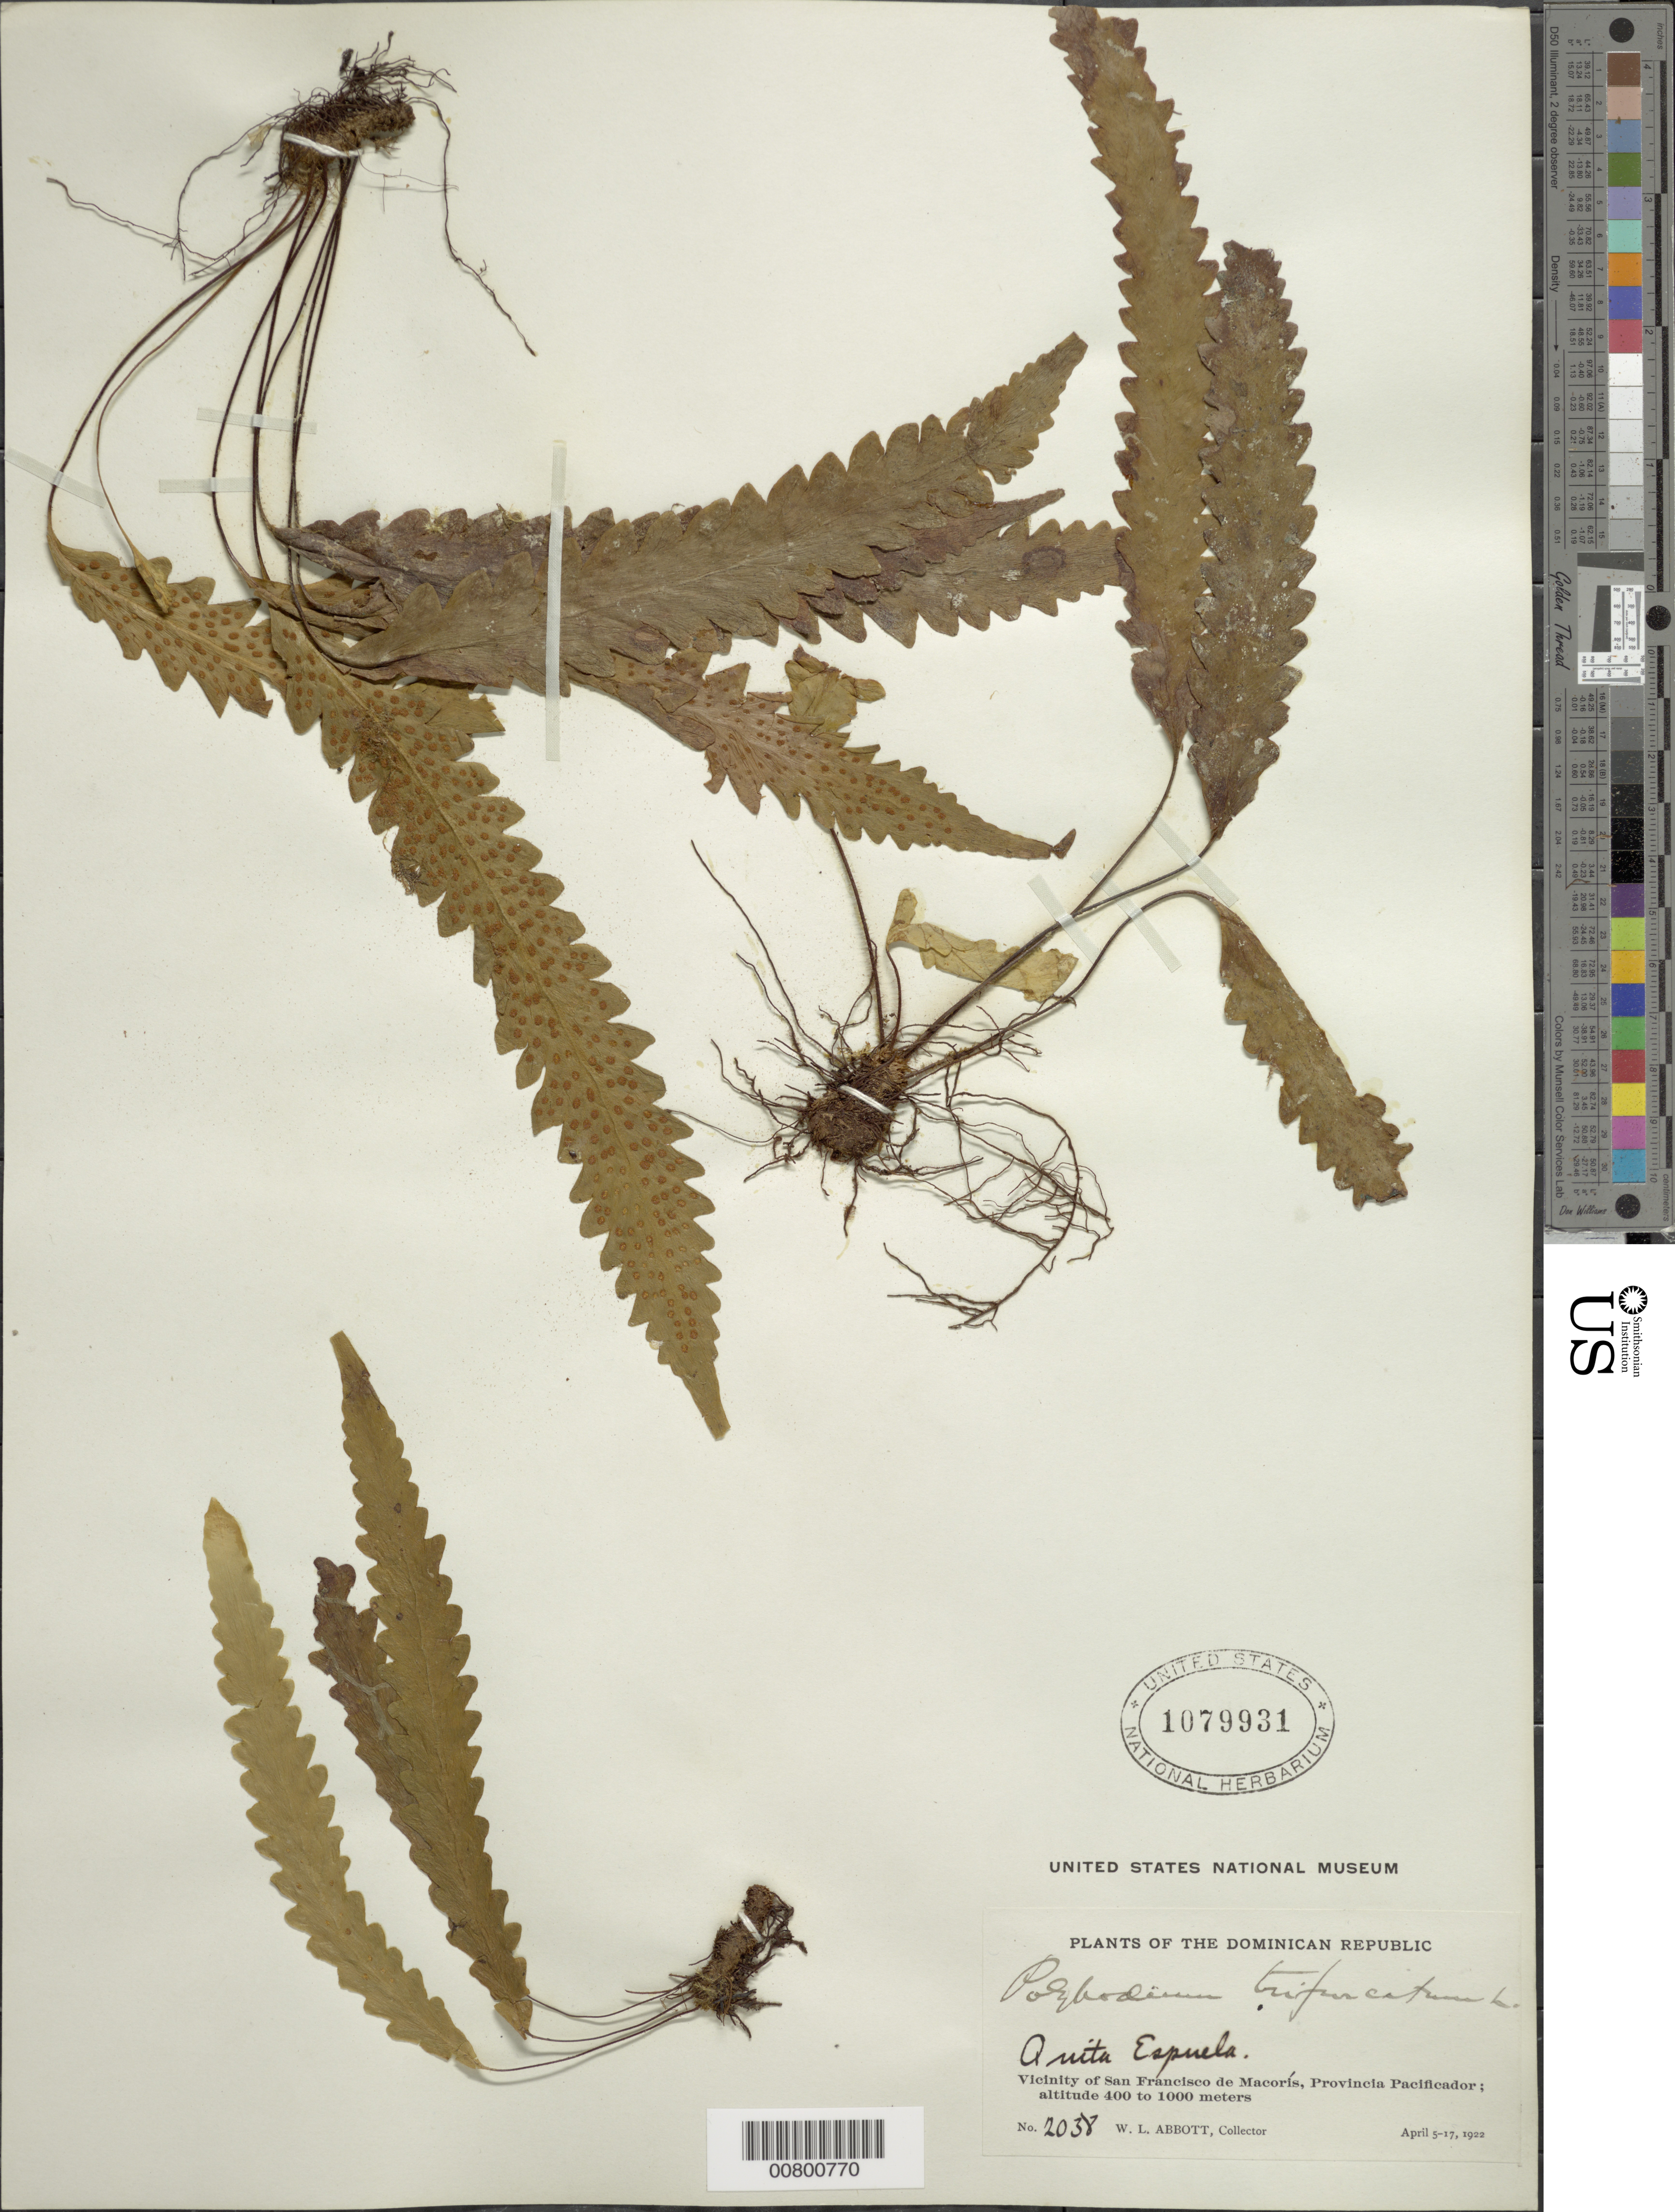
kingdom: Plantae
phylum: Tracheophyta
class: Polypodiopsida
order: Polypodiales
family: Polypodiaceae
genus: Enterosora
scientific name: Enterosora trifurcata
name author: (L.) L.E. Bishop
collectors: W. L. Abbott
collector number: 2038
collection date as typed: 05 Apr 1922 to 17 Apr 1922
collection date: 1922-04-05/1922-04-17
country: Dominican Republic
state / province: Duarte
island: Hispaniola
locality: San Francisco de Macorís vicinity, Quita Espuela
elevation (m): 400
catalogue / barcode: US 1079931